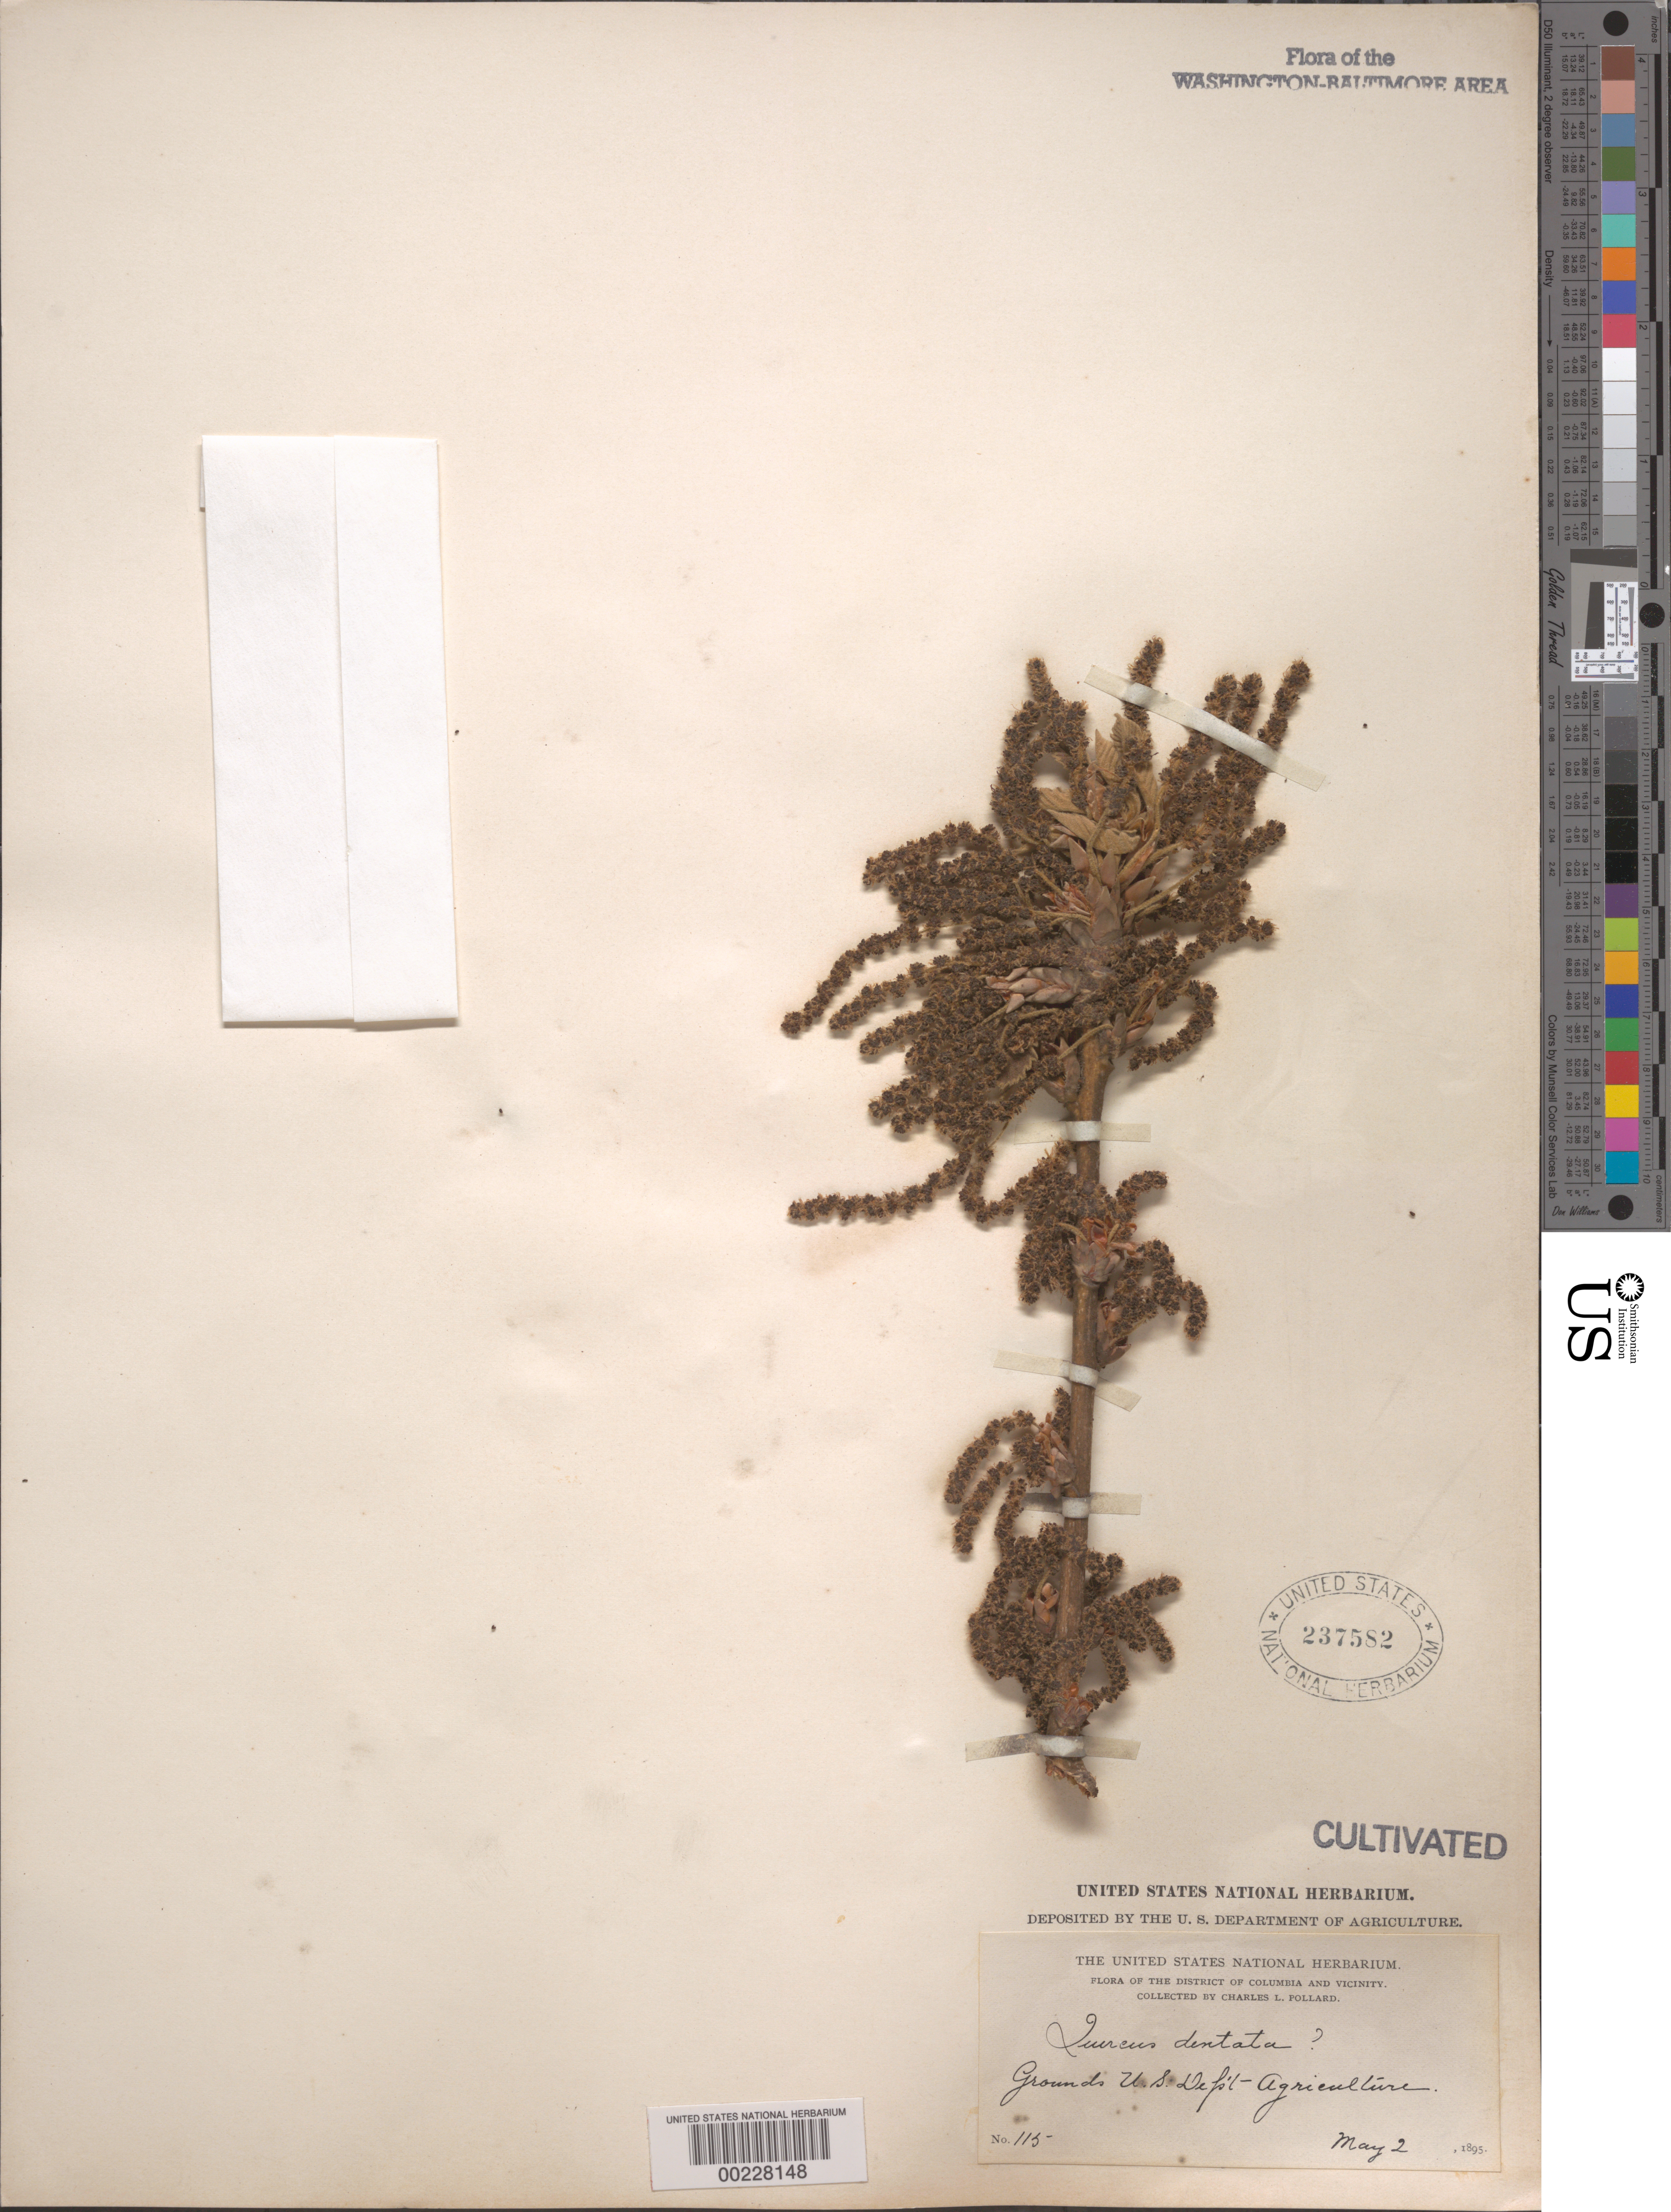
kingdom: Plantae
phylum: Tracheophyta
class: Magnoliopsida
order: Fagales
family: Fagaceae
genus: Quercus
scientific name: Quercus dentata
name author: Thunb.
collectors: C. L. Pollard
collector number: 115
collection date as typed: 02 May 1895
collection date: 1895-05-02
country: United States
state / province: District of Columbia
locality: Agricultural grounds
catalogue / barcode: US 237582